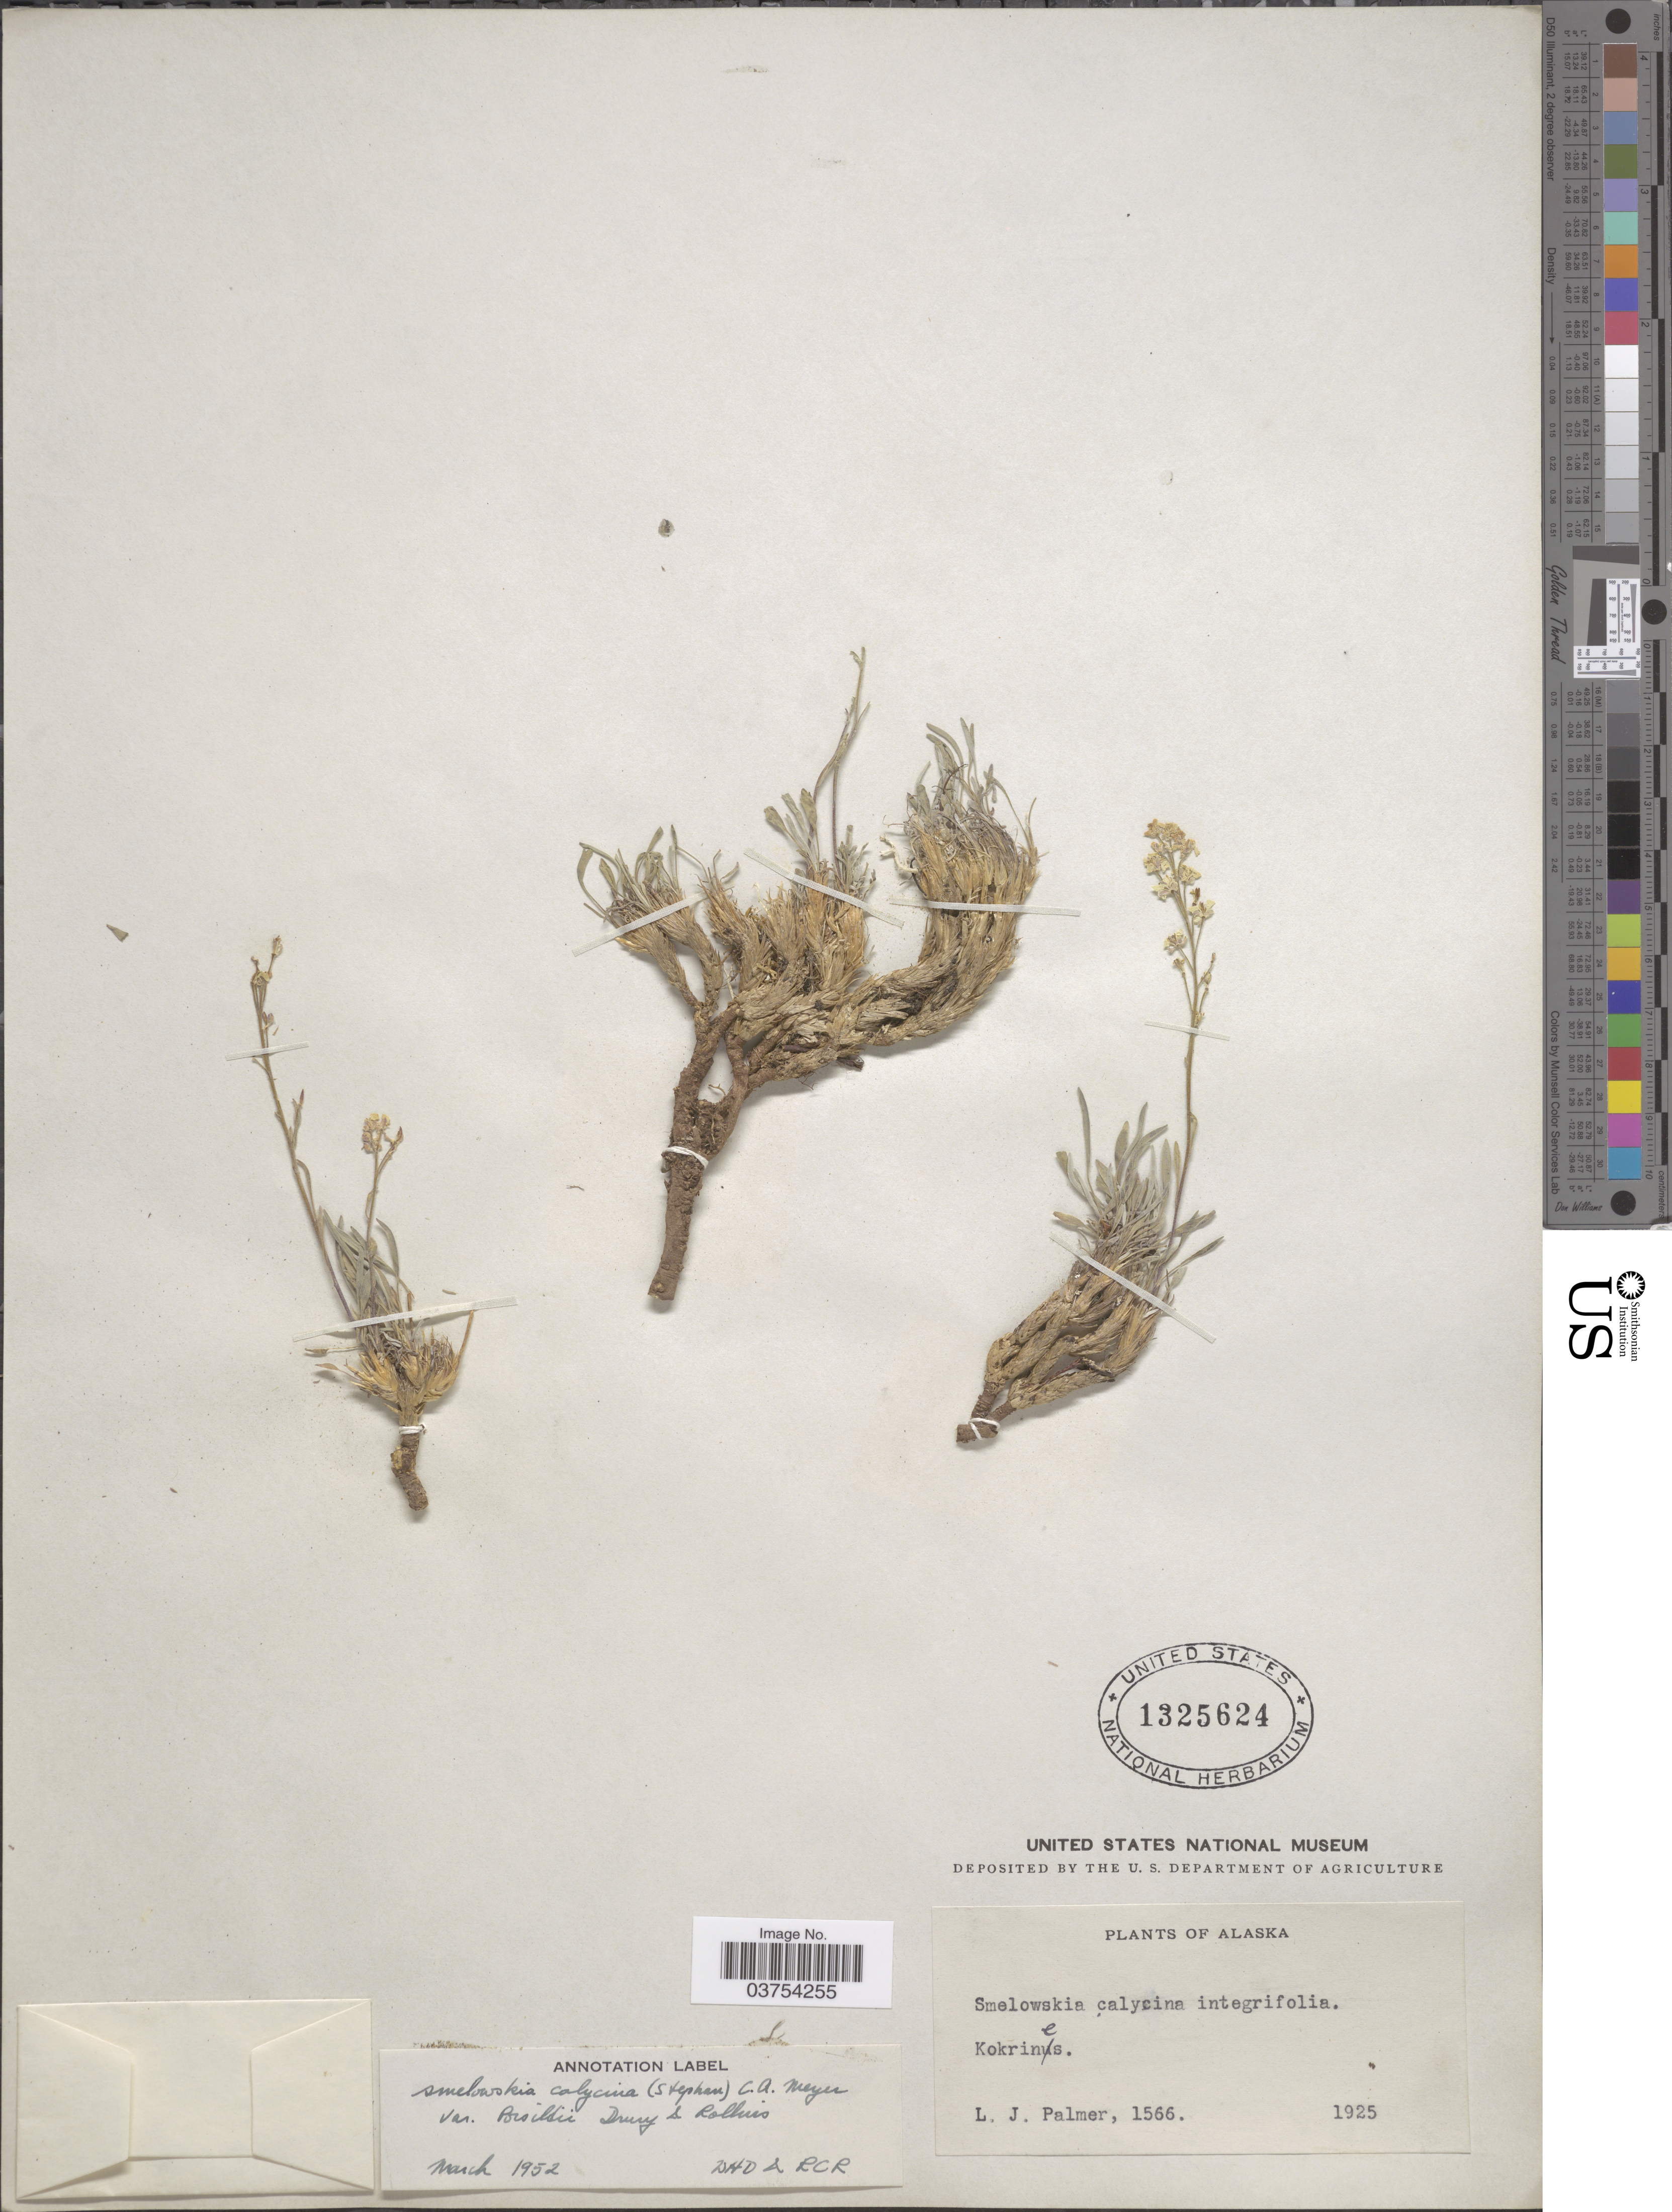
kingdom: Plantae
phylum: Tracheophyta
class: Magnoliopsida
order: Brassicales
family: Brassicaceae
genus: Smelowskia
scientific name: Smelowskia calycina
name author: (Stephan) C.A. Mey.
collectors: L. J. Palmer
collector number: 1566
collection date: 1923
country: United States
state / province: Alaska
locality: Kokrines.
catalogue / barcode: US 1325624